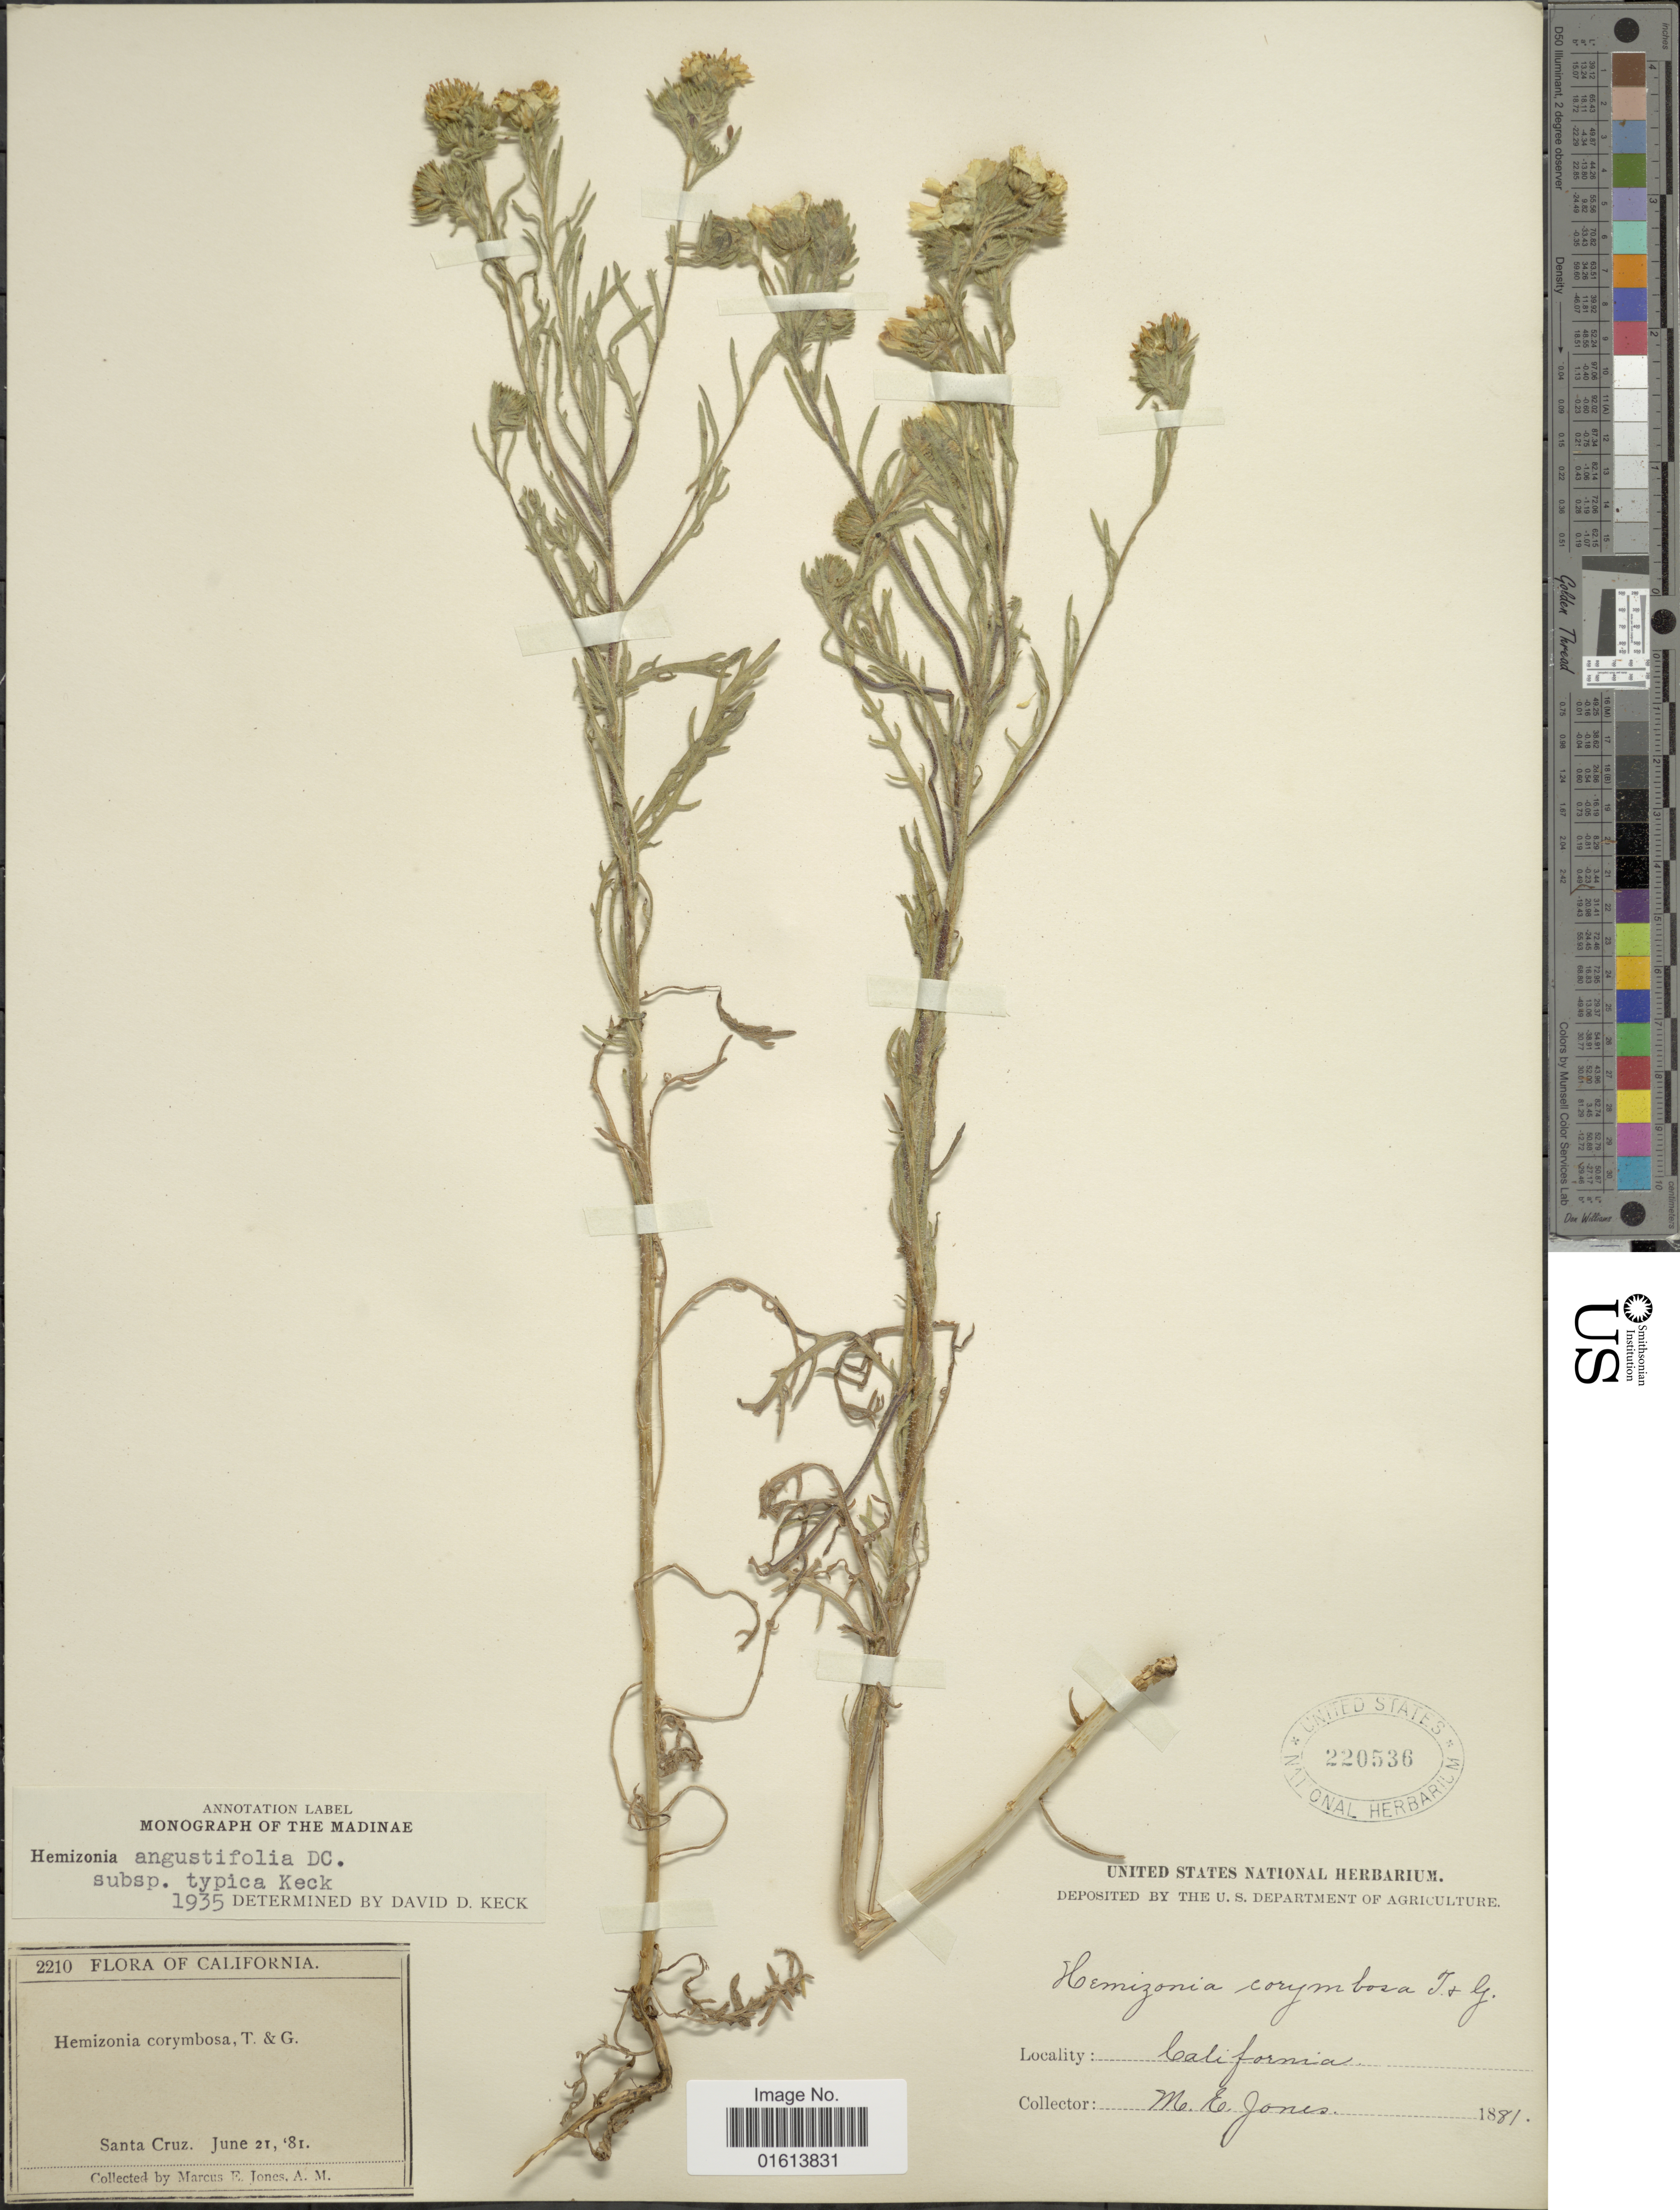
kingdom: Plantae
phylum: Tracheophyta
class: Magnoliopsida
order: Asterales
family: Asteraceae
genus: Deinandra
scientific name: Deinandra corymbosa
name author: (DC.) B.G. Baldwin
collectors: M. E. Jones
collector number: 2210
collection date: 1881-06-21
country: United States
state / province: California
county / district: Santa Cruz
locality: California. Santa Cruz.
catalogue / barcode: US 220536